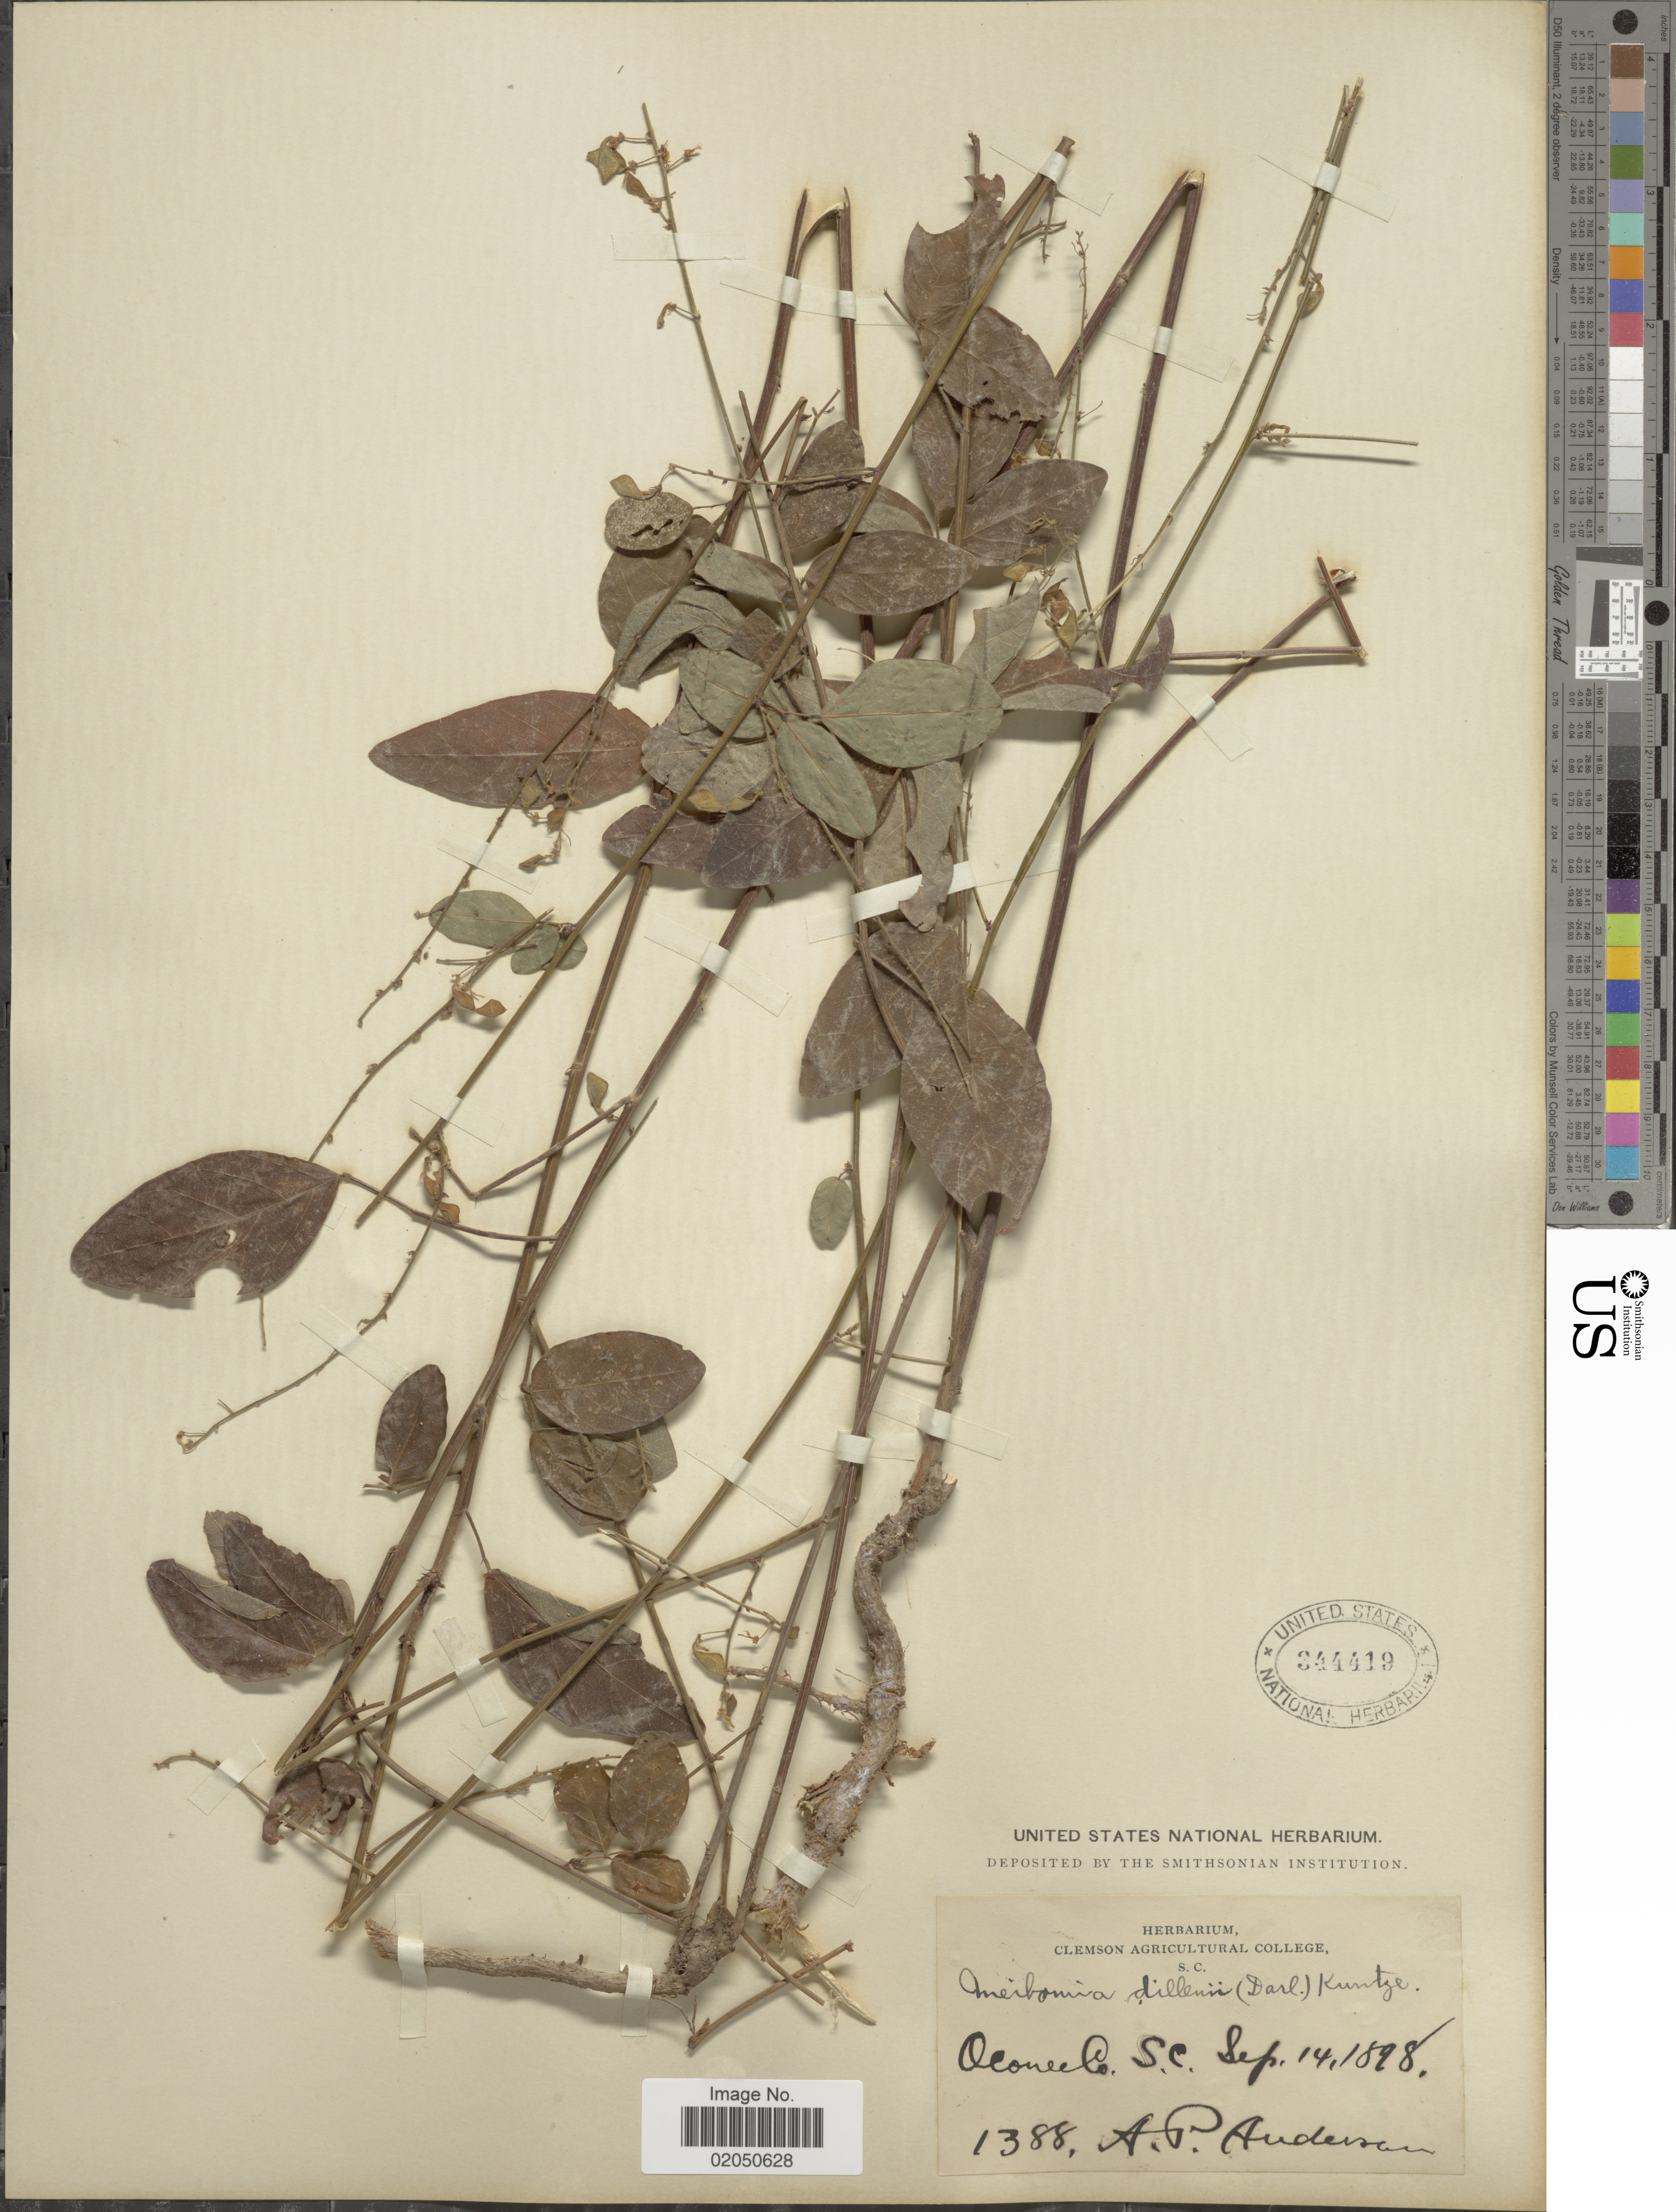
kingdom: Plantae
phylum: Tracheophyta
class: Magnoliopsida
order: Fabales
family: Fabaceae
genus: Desmodium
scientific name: Desmodium glabellum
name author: (Michx.) DC.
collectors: A. P. Anderson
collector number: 1388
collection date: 1898-09-14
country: United States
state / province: South Carolina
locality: Oconee Co.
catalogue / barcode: US 344419